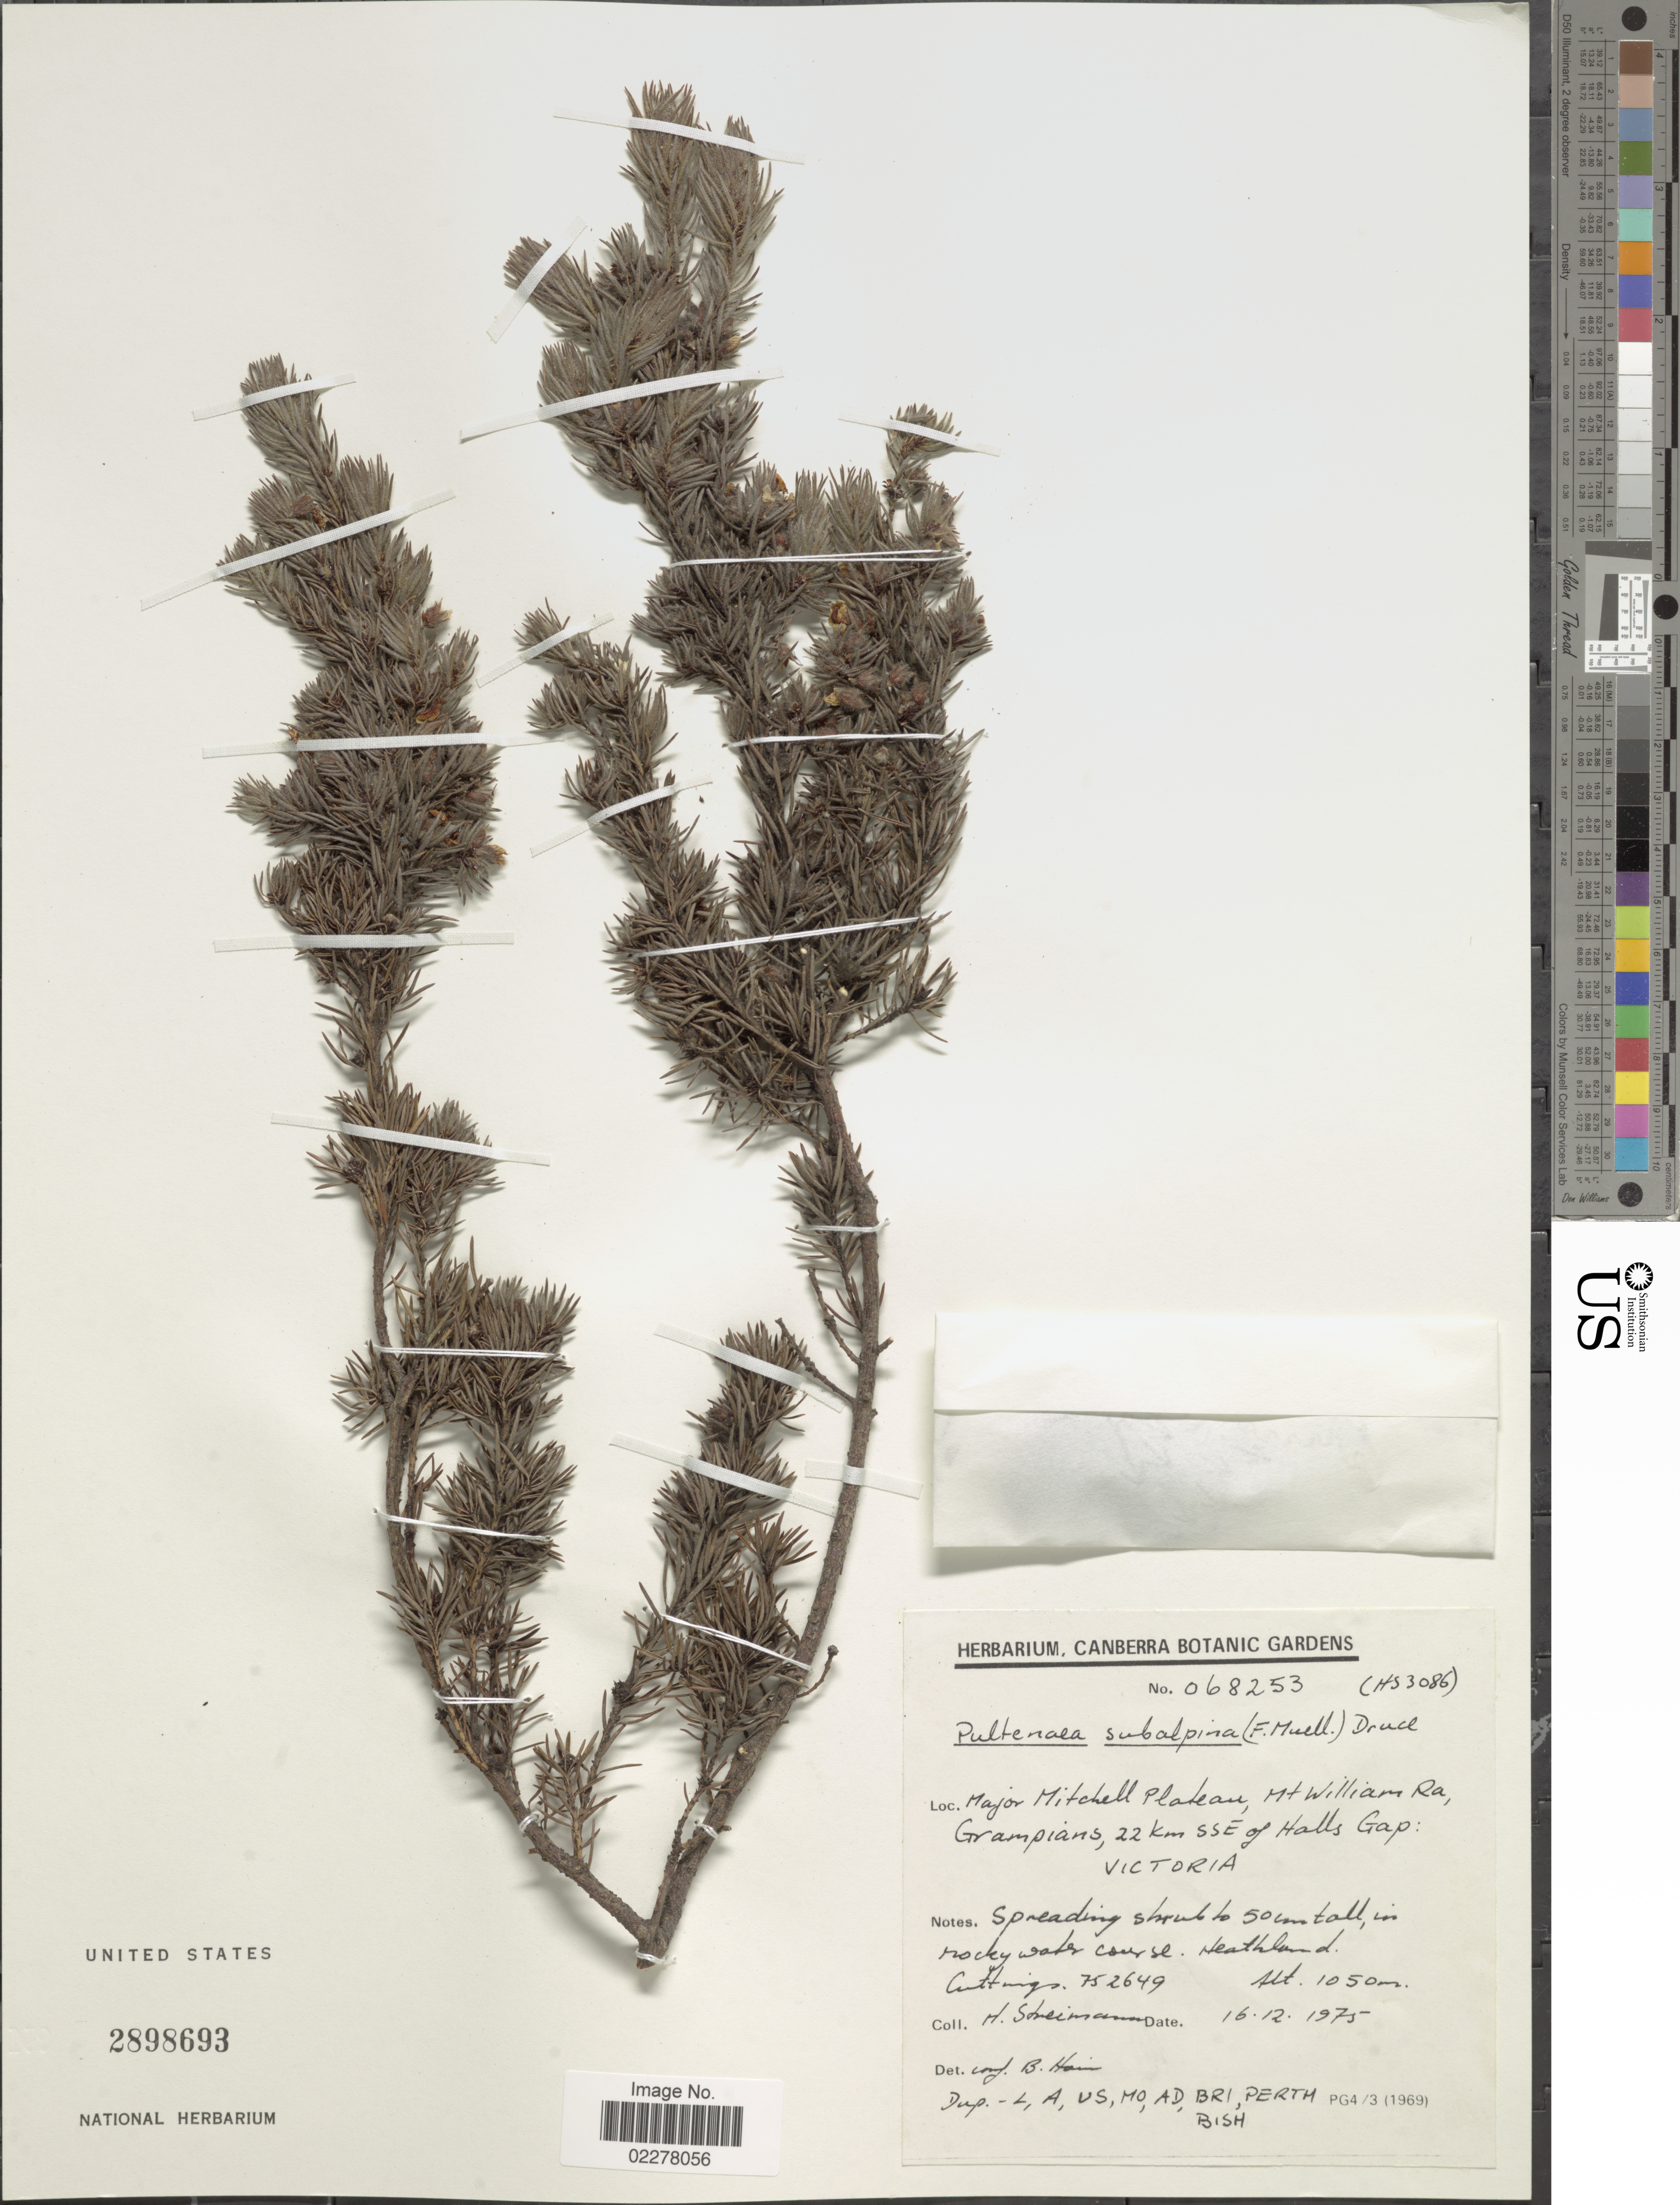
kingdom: Plantae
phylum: Tracheophyta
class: Magnoliopsida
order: Fabales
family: Fabaceae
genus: Pultenaea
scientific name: Pultenaea subalpina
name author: (F. Muell.) Druce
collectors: H. Streimann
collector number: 068253/HS3086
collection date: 1975-12-16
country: Australia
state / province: Victoria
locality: Major Mitchell Plateau, Mt. William Ra, Grampians, 22 km SSE of Halls Gap: Victoria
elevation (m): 1050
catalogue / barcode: US 2898693